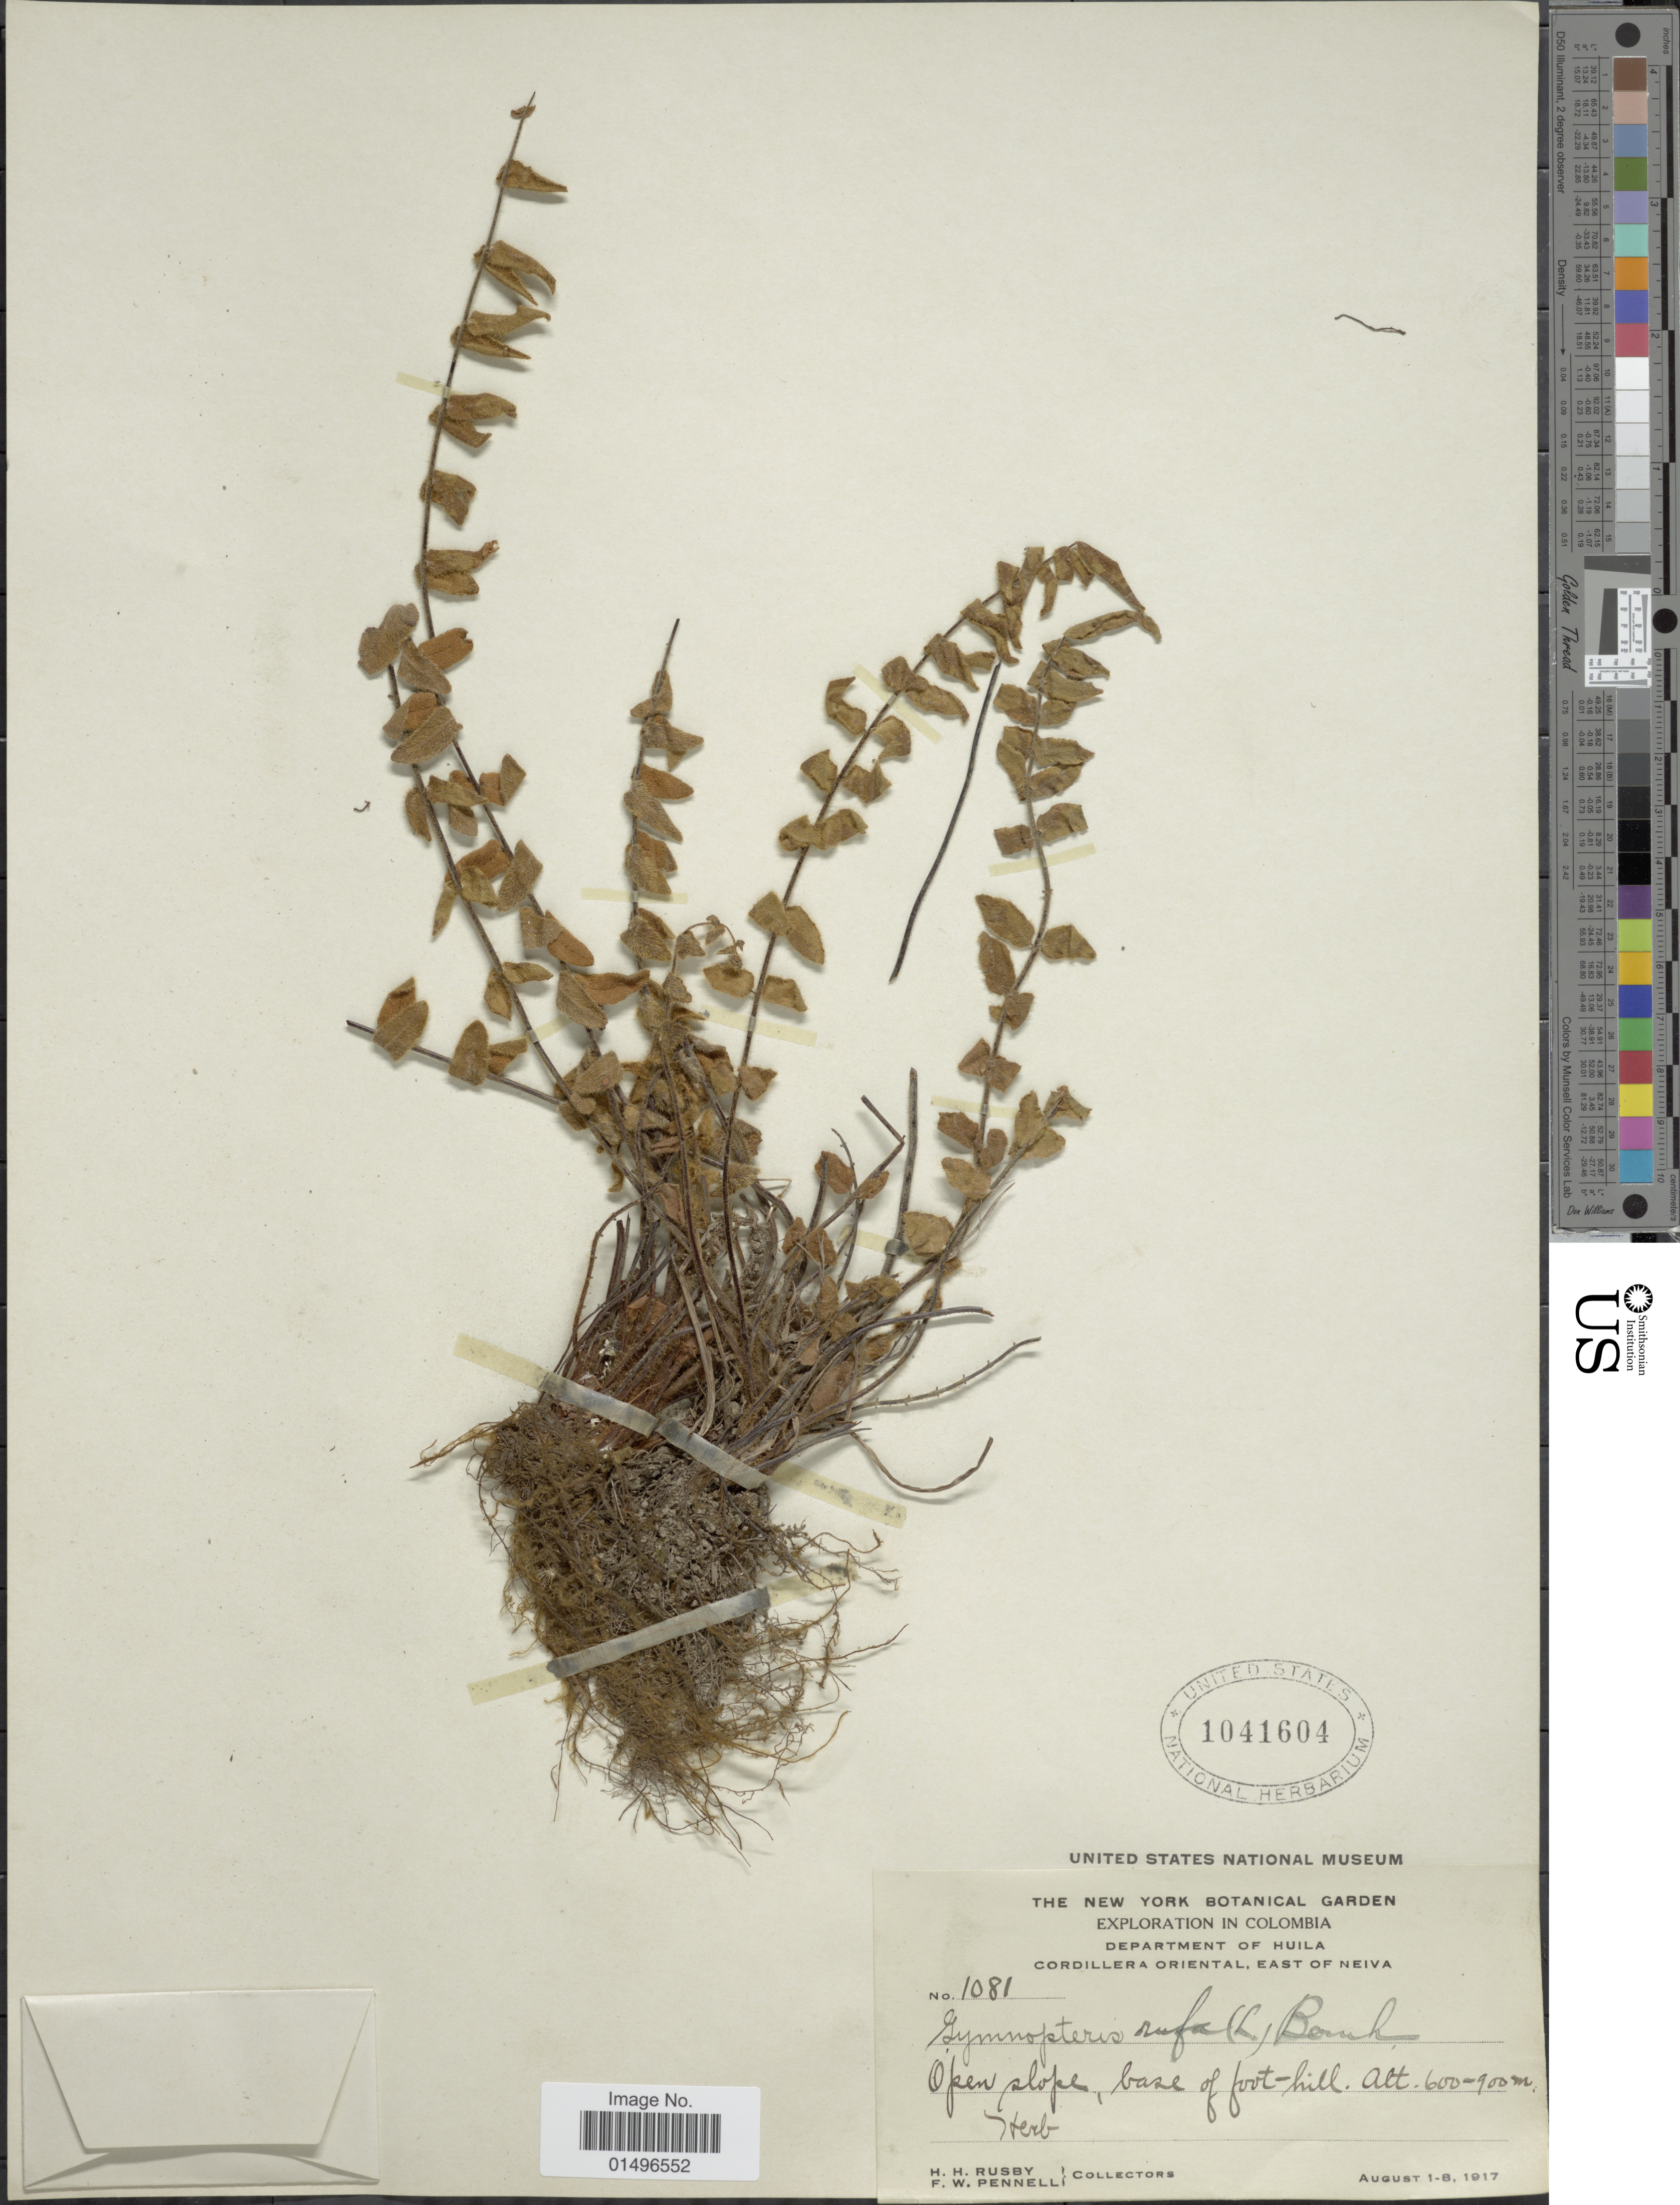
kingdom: Plantae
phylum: Tracheophyta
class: Polypodiopsida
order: Polypodiales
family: Pteridaceae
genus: Hemionitis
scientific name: Hemionitis rufa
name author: (L.) Sw.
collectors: H. H. Rusby & F. W. Pennell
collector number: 1081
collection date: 1917-08-01/1917-08-08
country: Colombia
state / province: Huila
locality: Colombia, Department of Huila, Cordillera Oriental, East of Neiva.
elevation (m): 600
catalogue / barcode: US 1041604